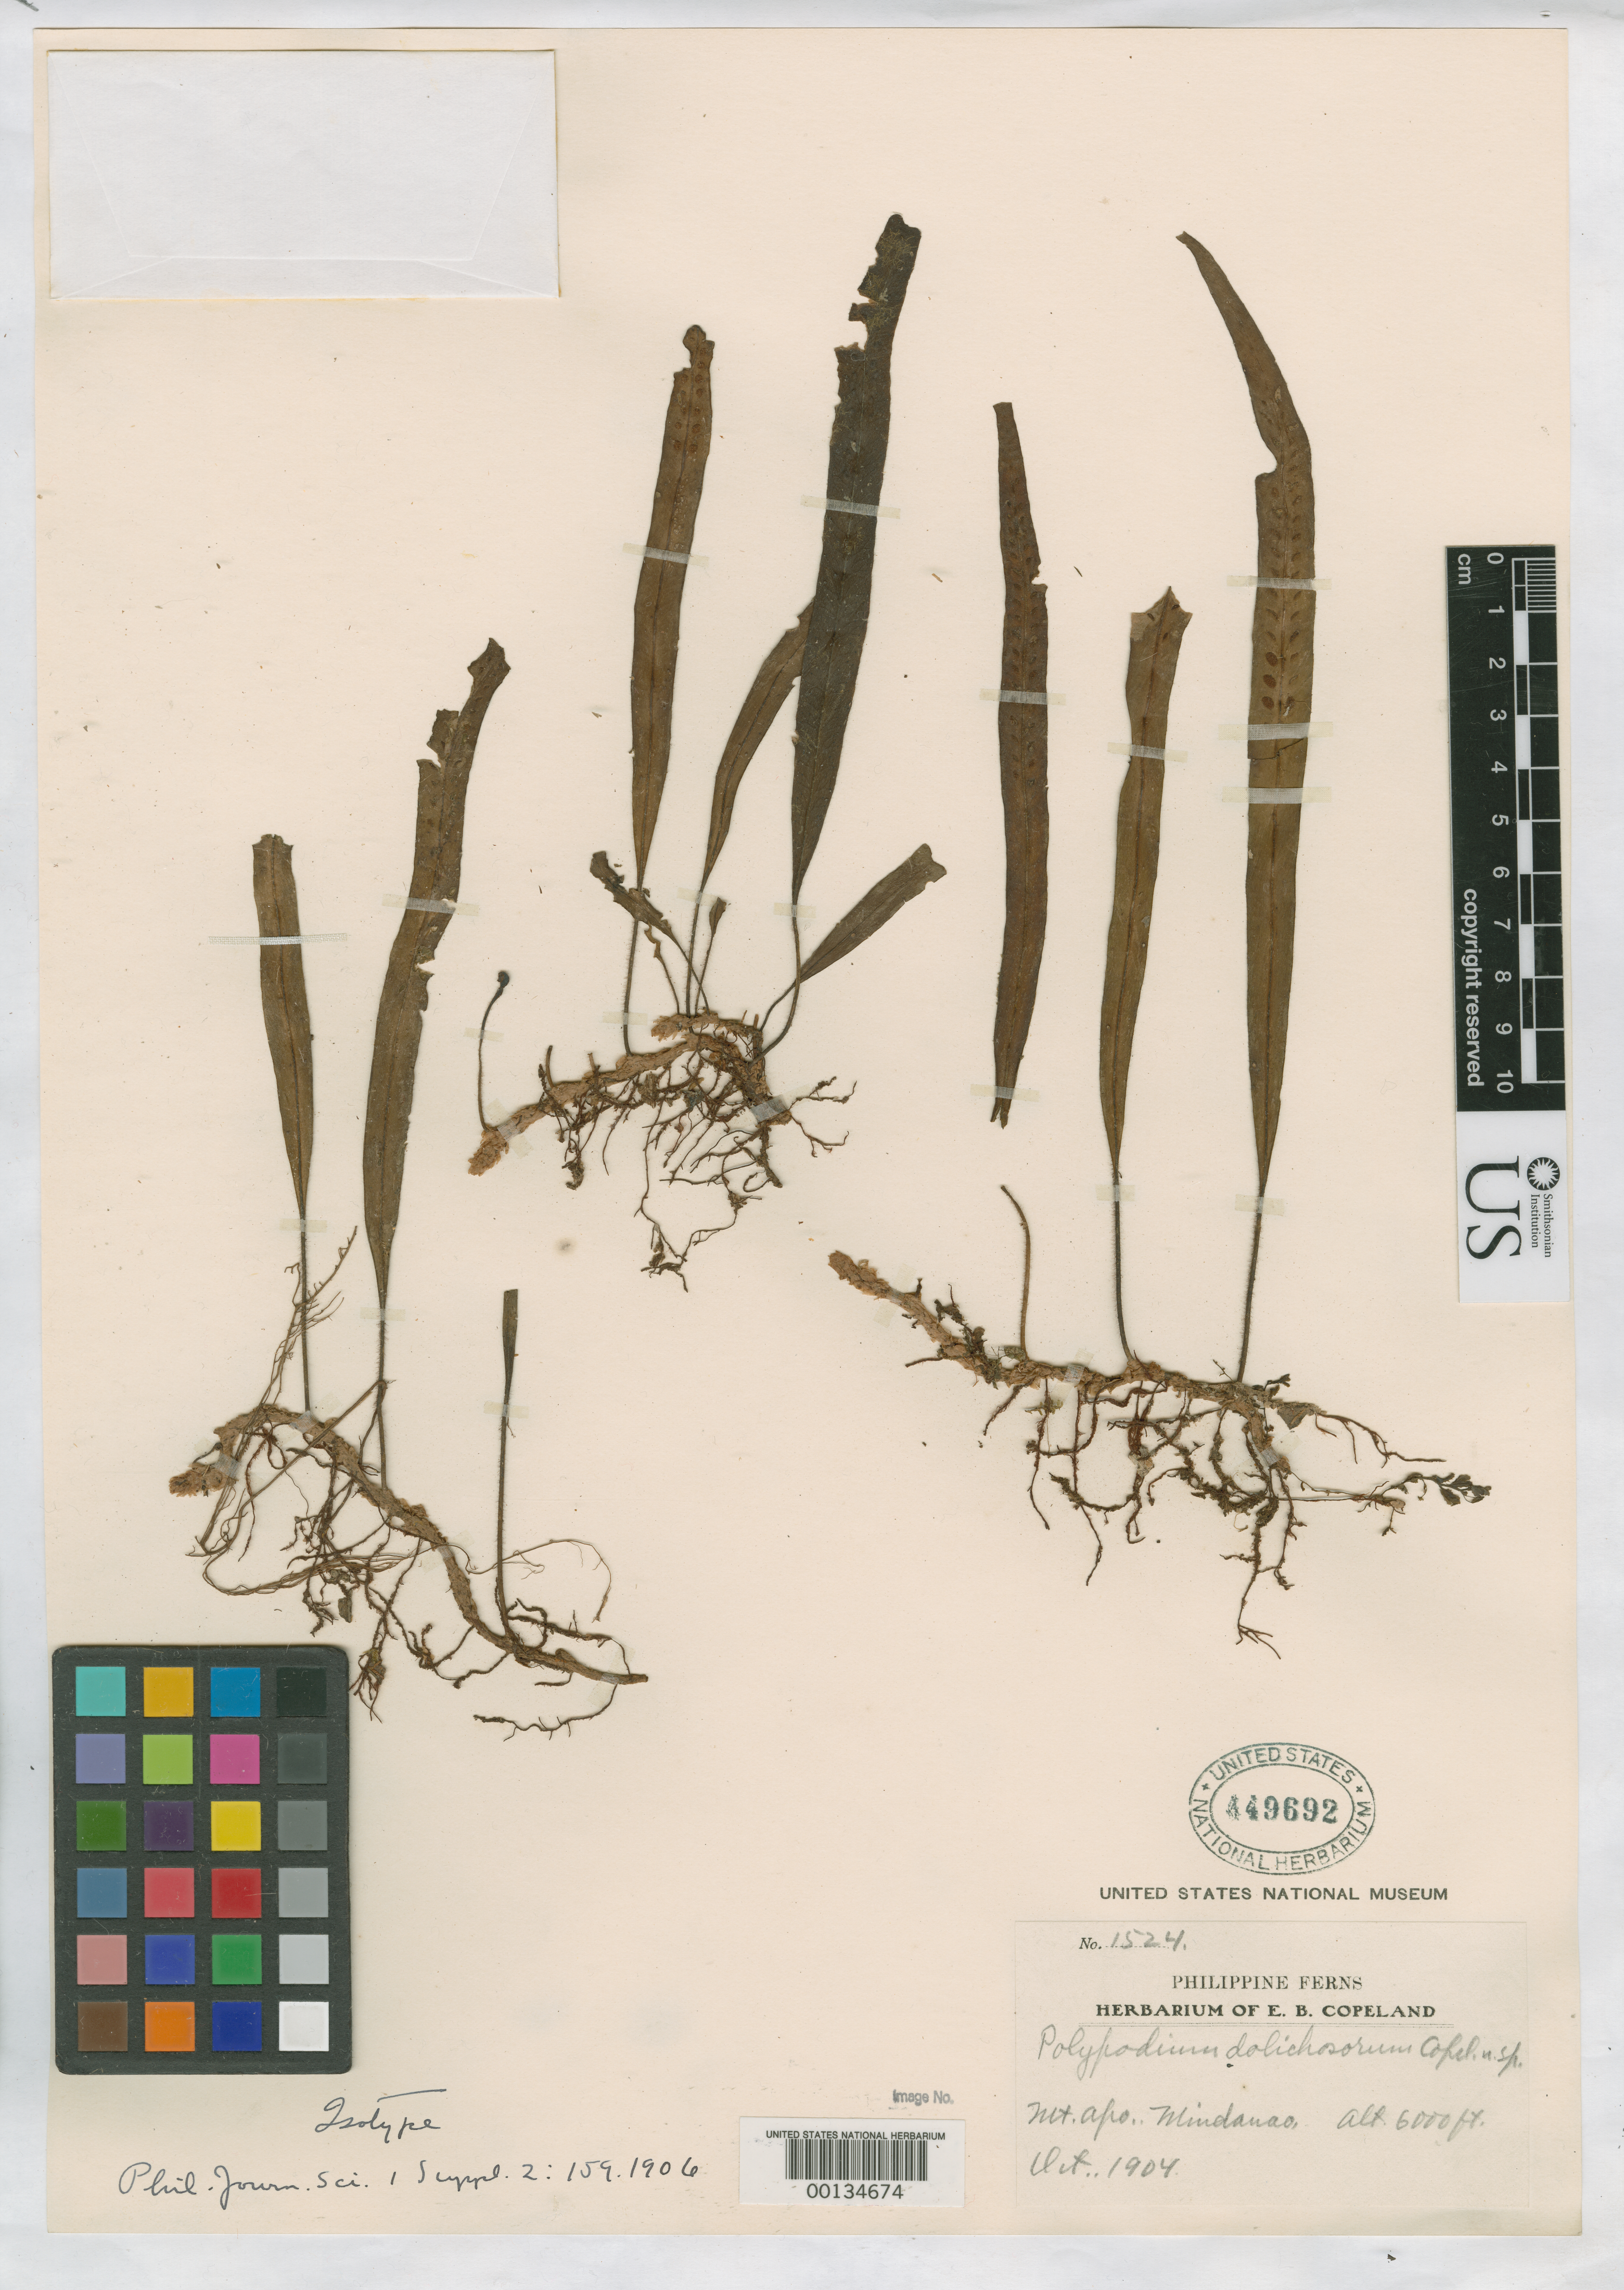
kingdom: Plantae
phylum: Tracheophyta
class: Polypodiopsida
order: Polypodiales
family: Polypodiaceae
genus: Polypodium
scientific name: Polypodium dolichosorum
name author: Copel.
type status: Isotype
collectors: E. B. Copeland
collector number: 1524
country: Philippines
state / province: Davao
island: Mindanao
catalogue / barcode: US 449692